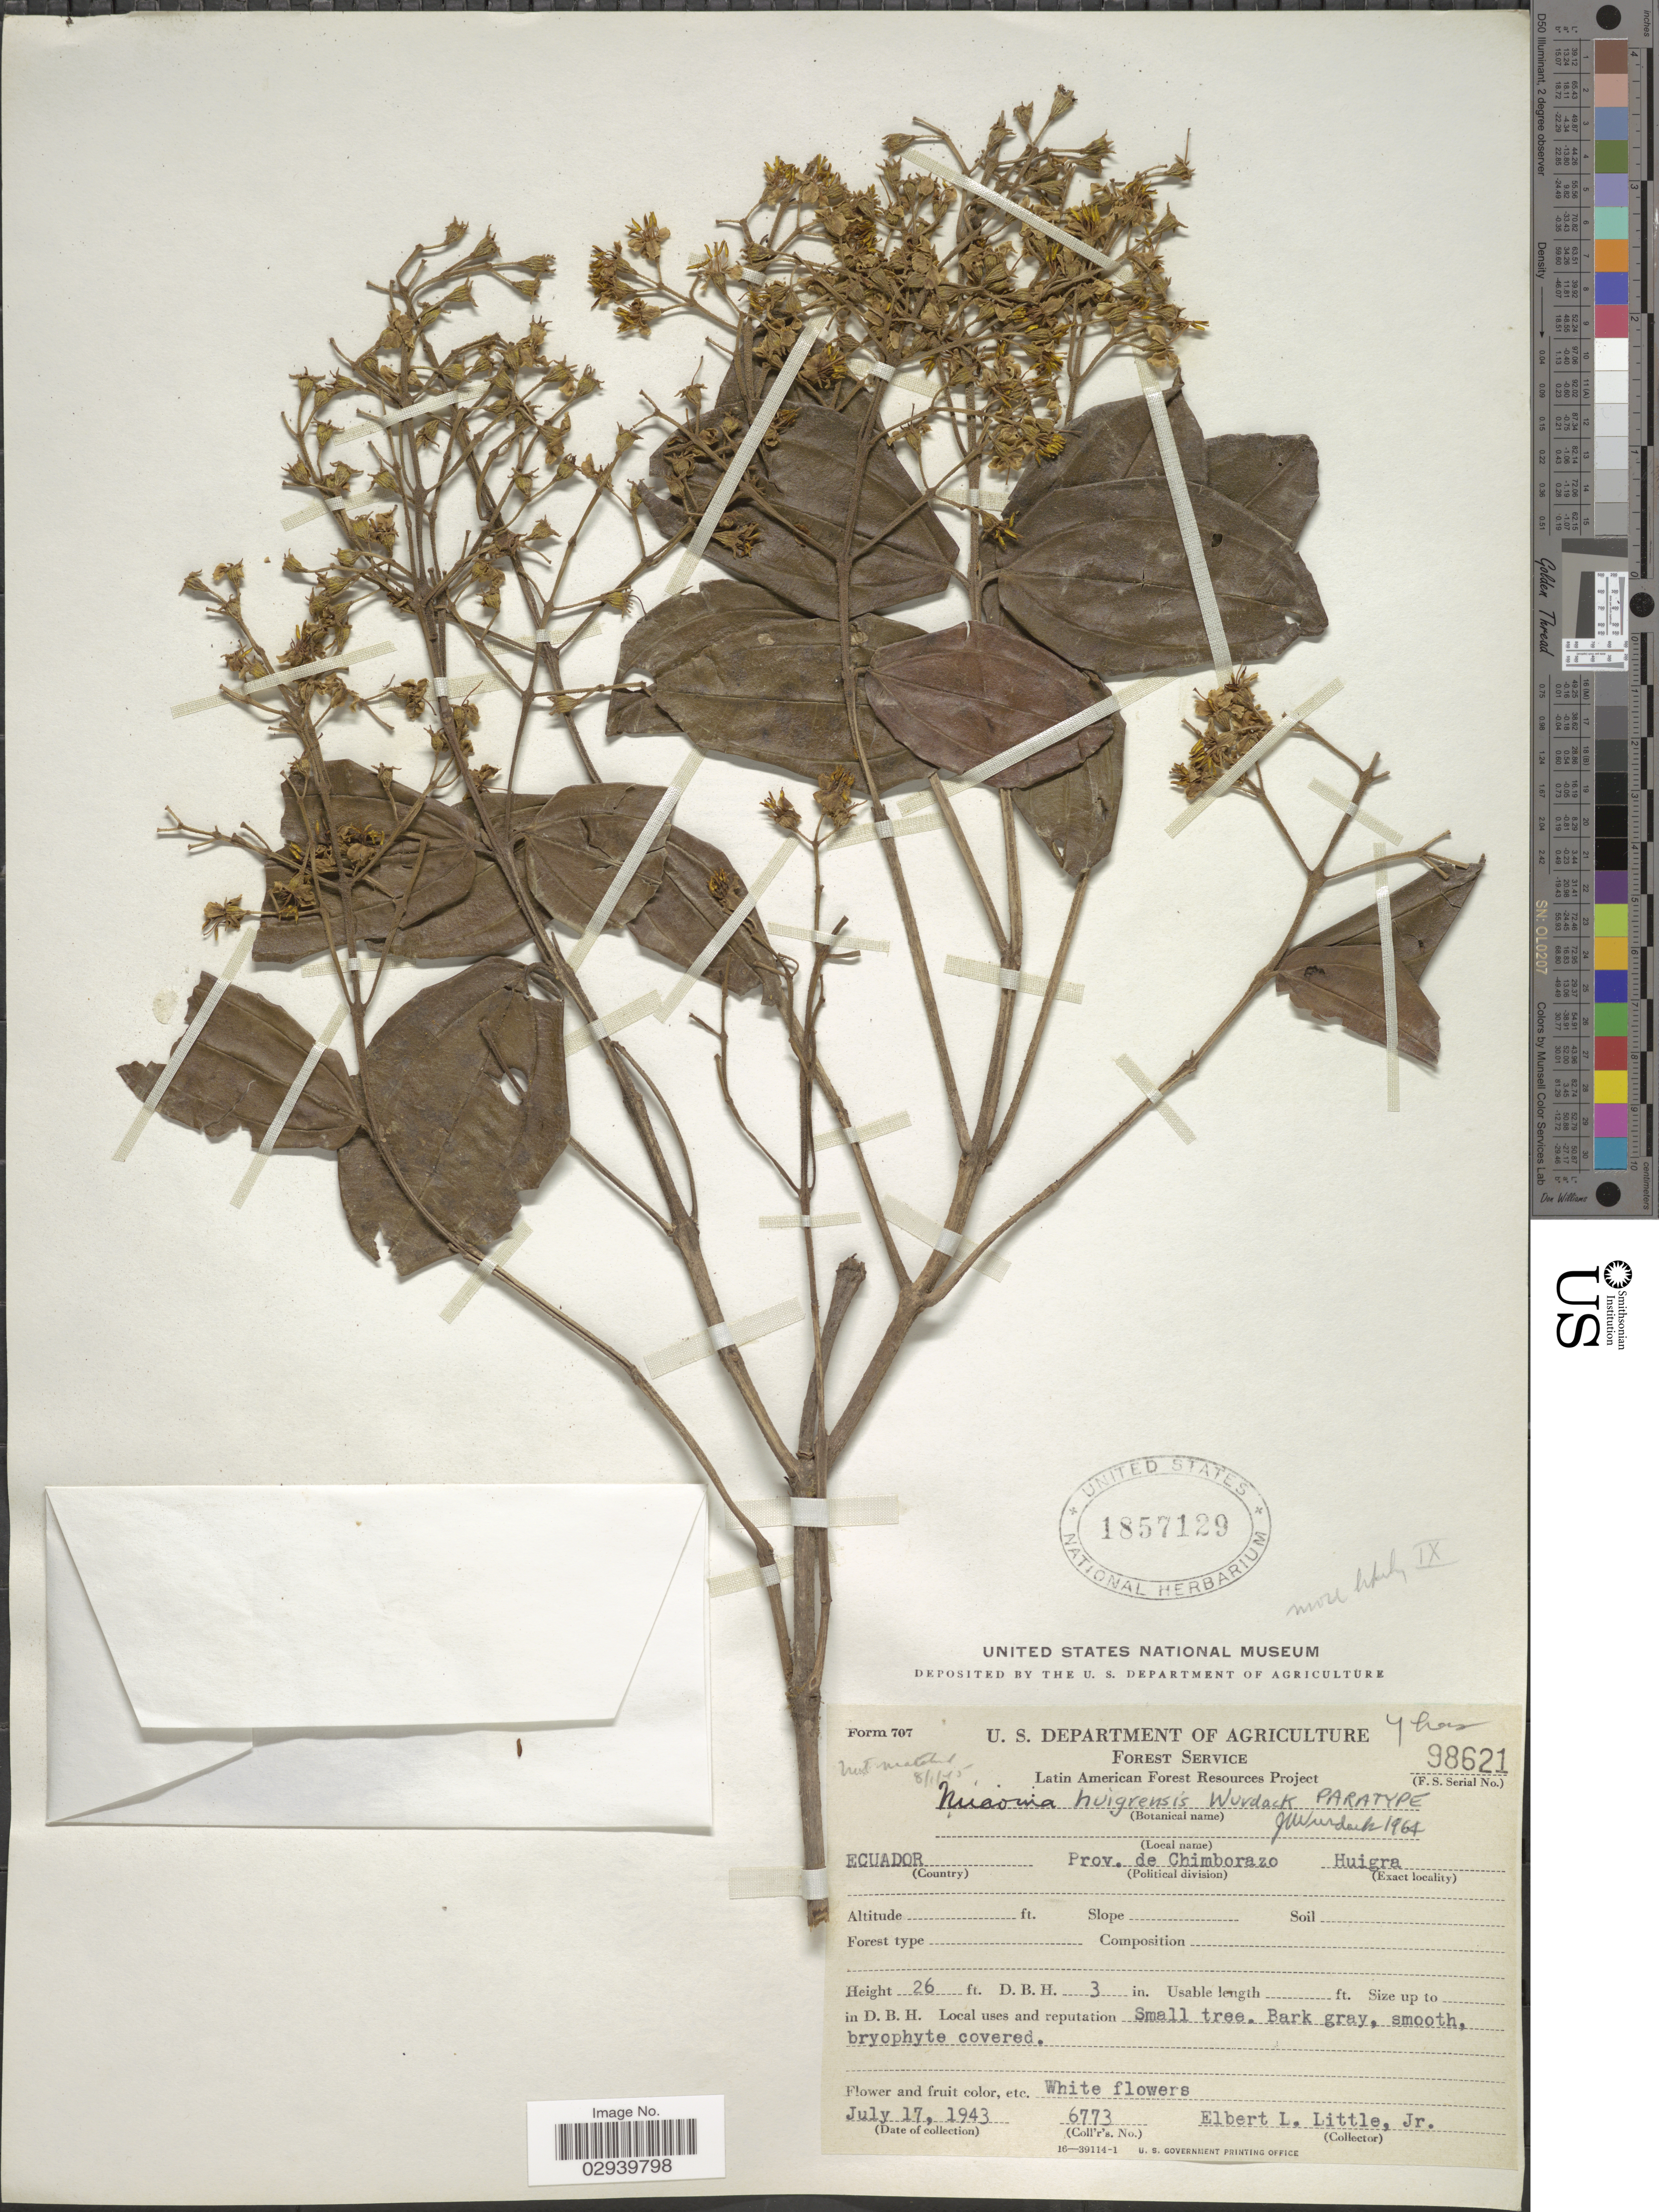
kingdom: Plantae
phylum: Tracheophyta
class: Magnoliopsida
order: Myrtales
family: Melastomataceae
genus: Miconia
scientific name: Miconia huigrensis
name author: Wurdack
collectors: E. L. Little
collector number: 6773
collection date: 1943-07-17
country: Ecuador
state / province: Chimborazo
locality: Prov. de Chimborazo. Huigra.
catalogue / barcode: US 1857129